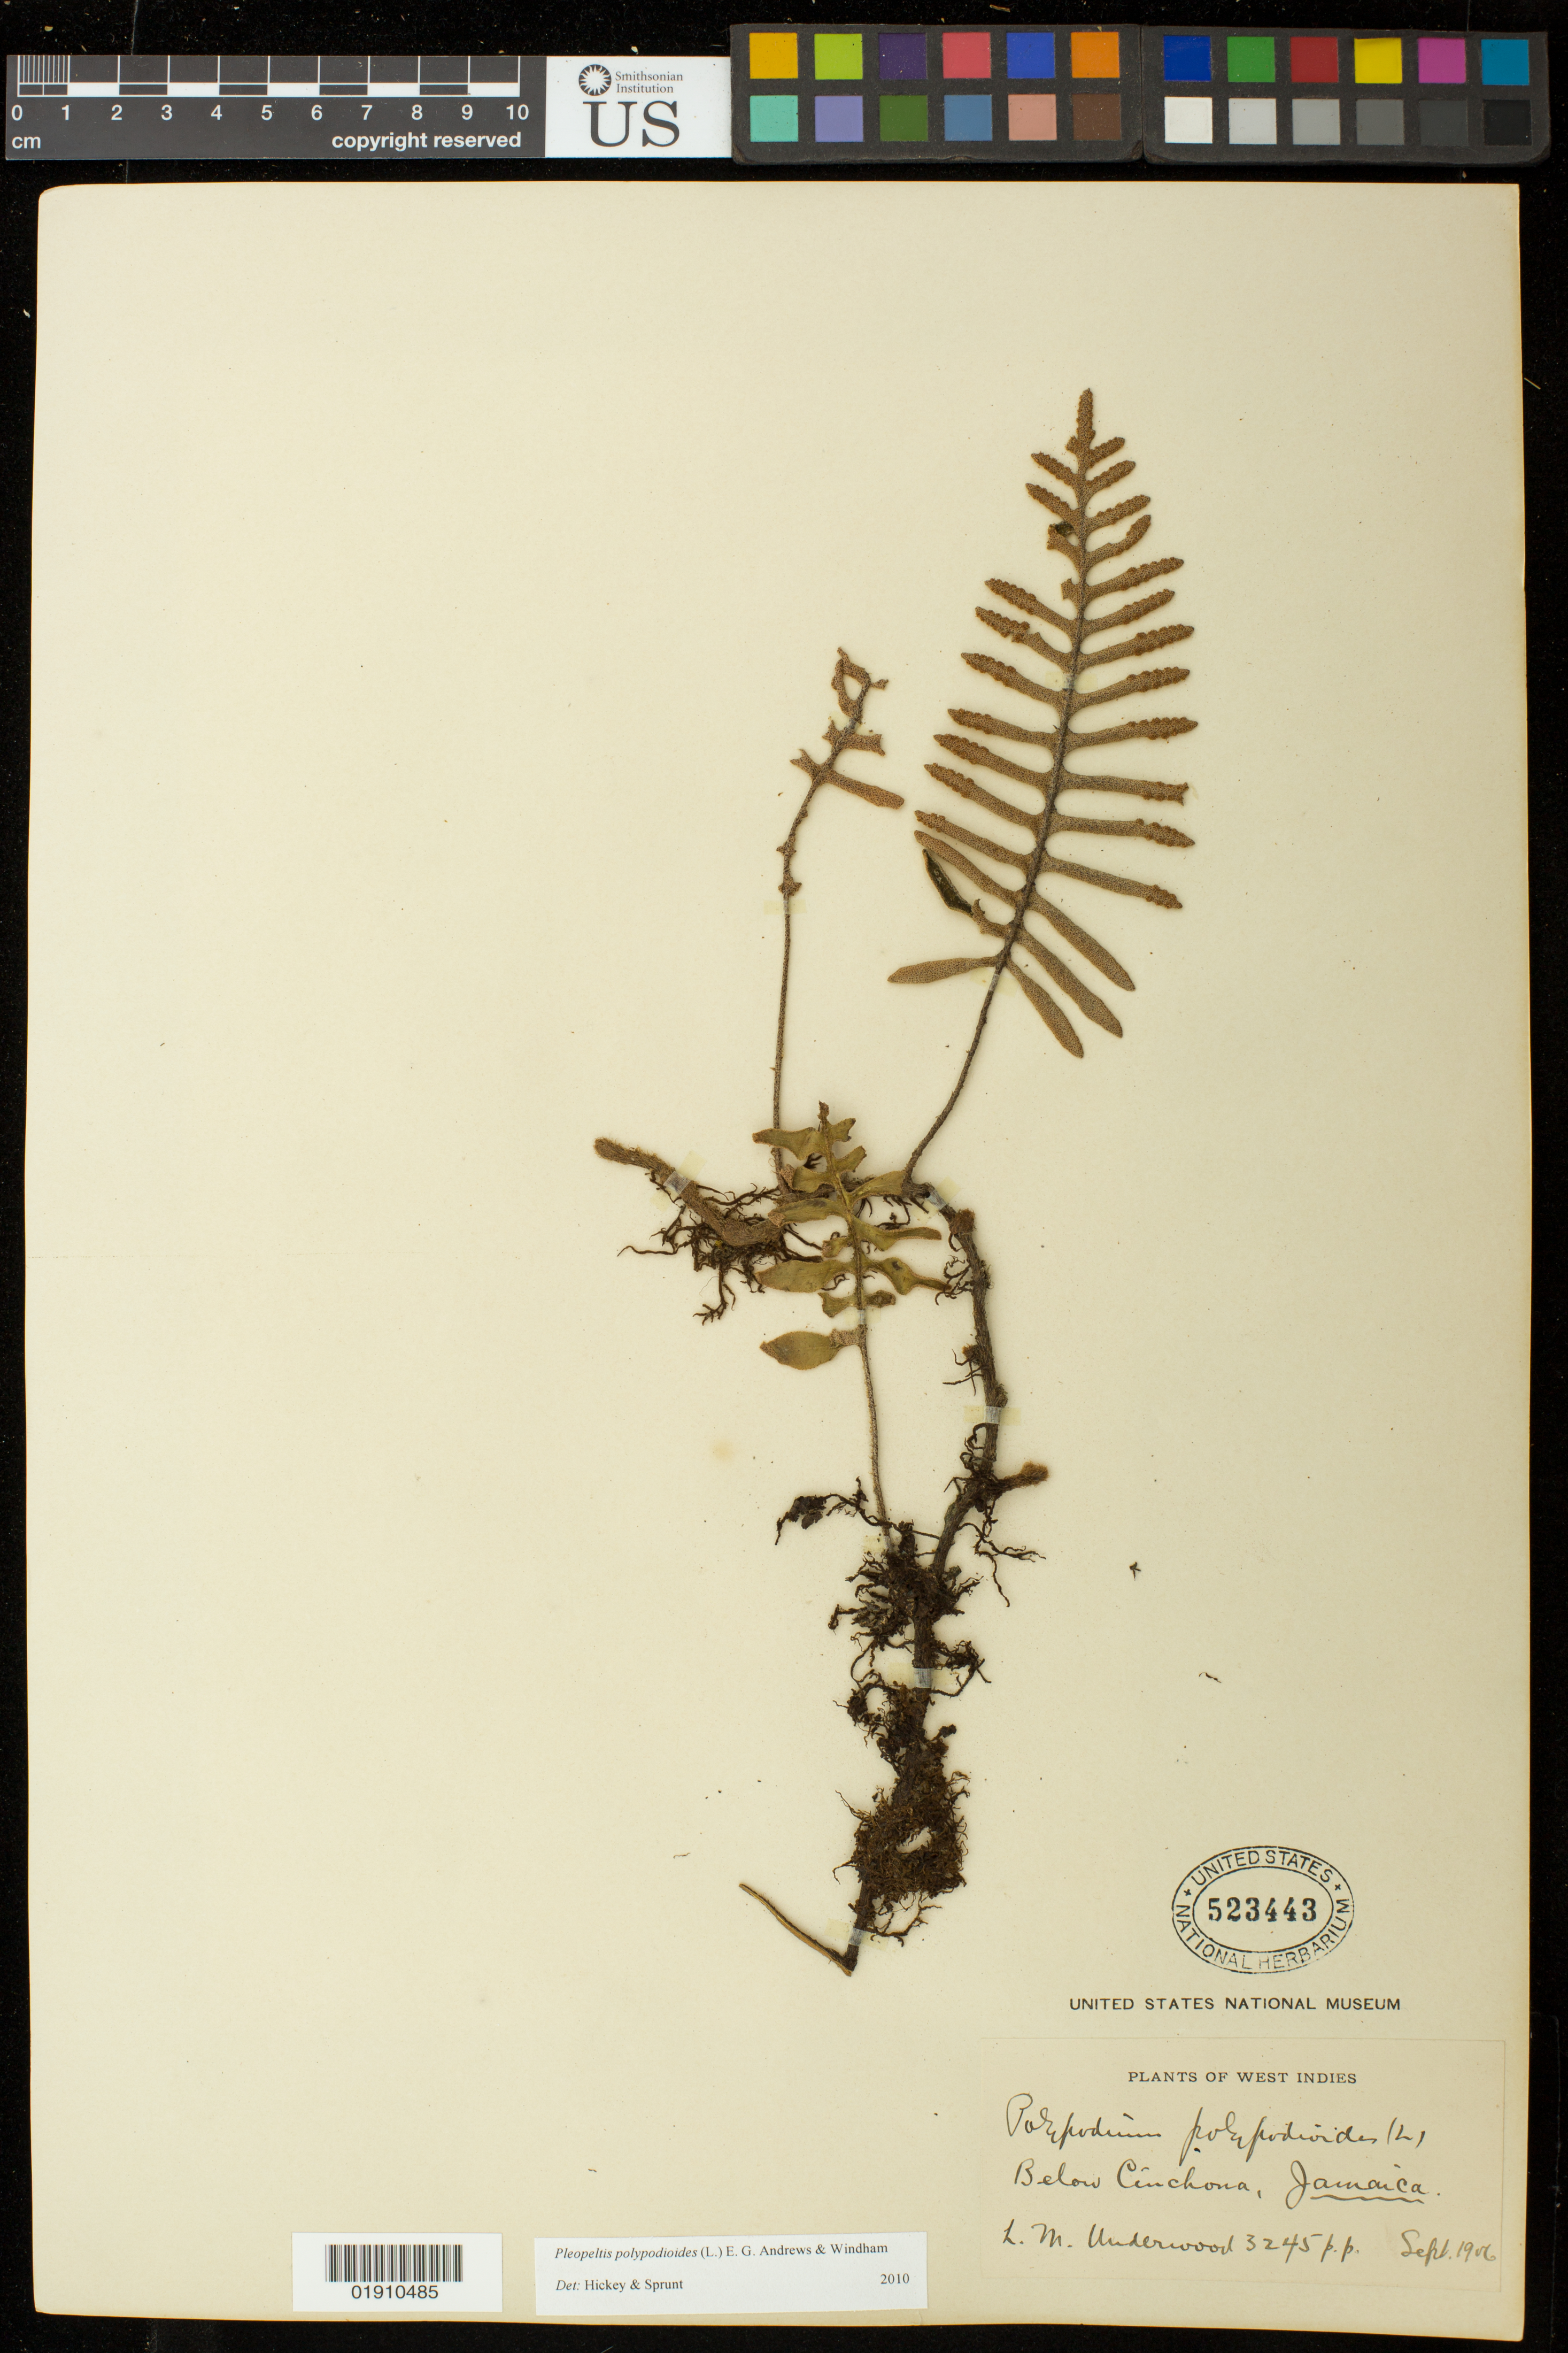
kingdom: Plantae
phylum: Tracheophyta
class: Polypodiopsida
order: Polypodiales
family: Polypodiaceae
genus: Pleopeltis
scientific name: Pleopeltis polypodioides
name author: (L.) E.G. Andrews & Windham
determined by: Sprunt, S. V.; Hickey, R. J.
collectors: L. M. Underwood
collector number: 3245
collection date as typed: Sept. 1906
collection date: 1906-09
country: Jamaica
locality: below Cinchona, Jamaica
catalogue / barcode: US 523443